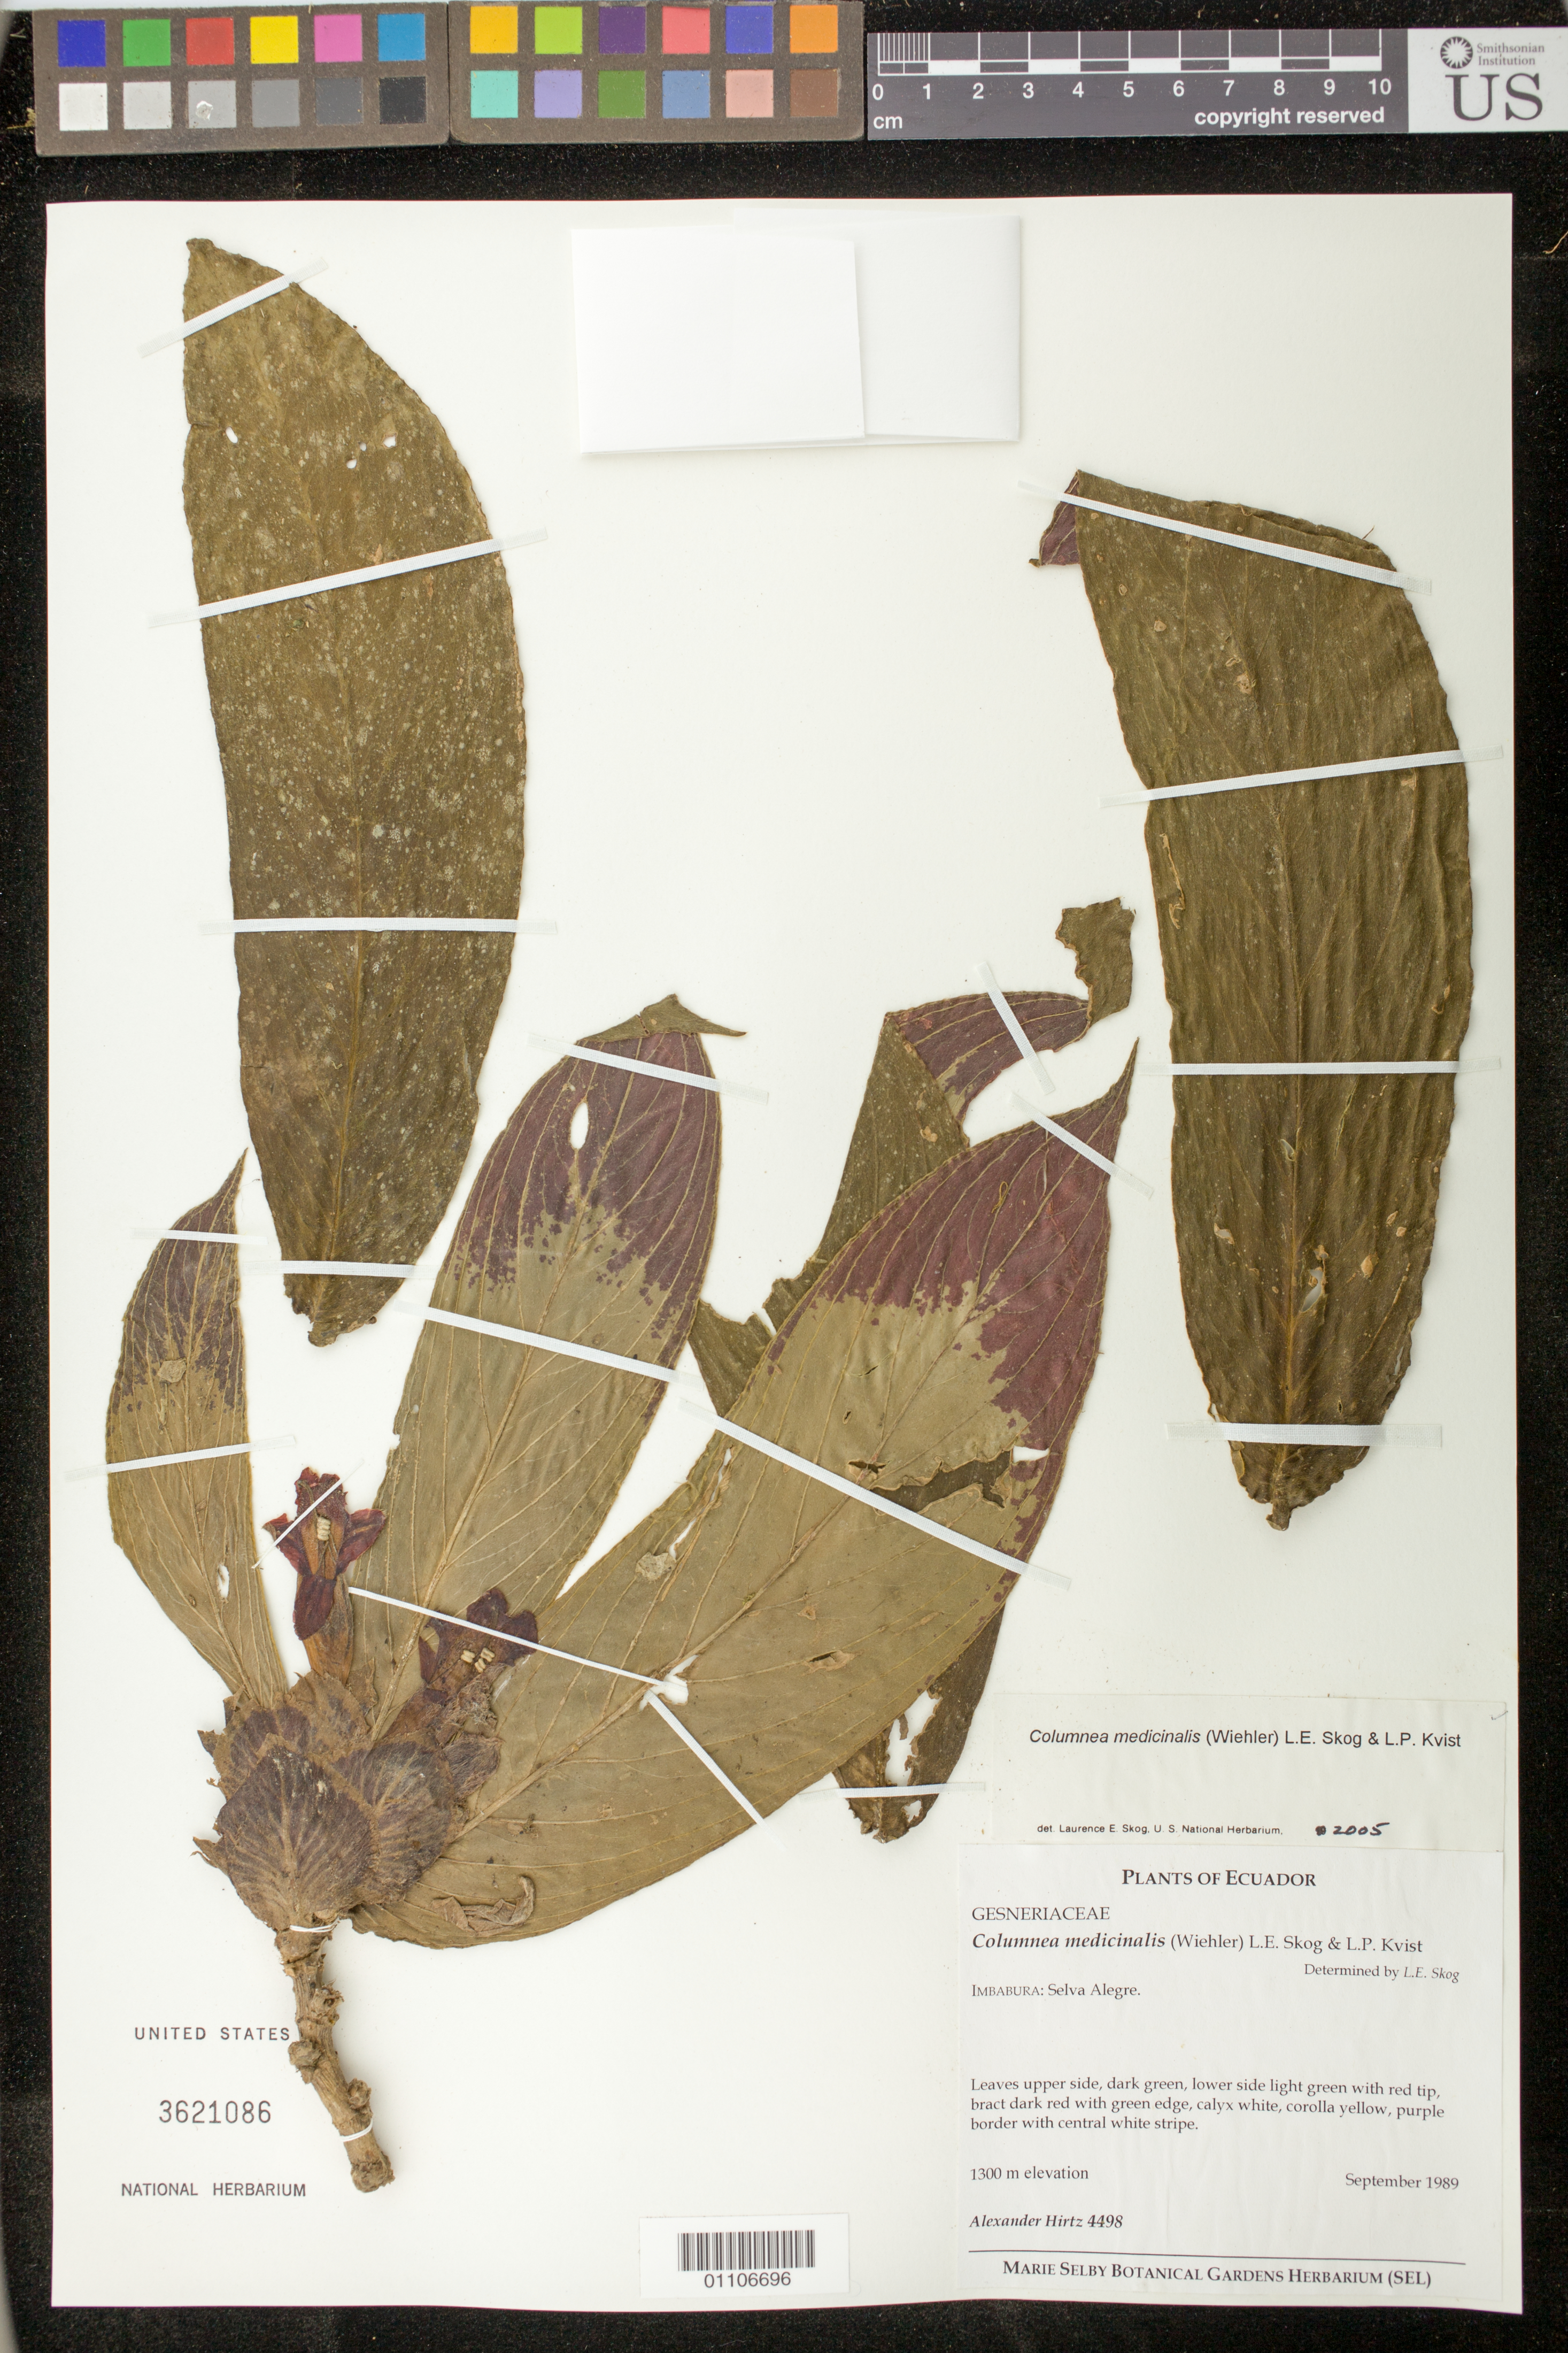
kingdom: Plantae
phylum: Tracheophyta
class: Magnoliopsida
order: Lamiales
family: Gesneriaceae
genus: Columnea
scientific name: Columnea medicinalis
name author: (Wiehler) L.E. Skog & L.P. Kvist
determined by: Skog, Laurence E.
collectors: A. Hirtz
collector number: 4498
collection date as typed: Sep 1989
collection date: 1989-09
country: Ecuador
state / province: Imbabura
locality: Selva Alegre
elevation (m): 1300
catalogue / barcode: US 3621086